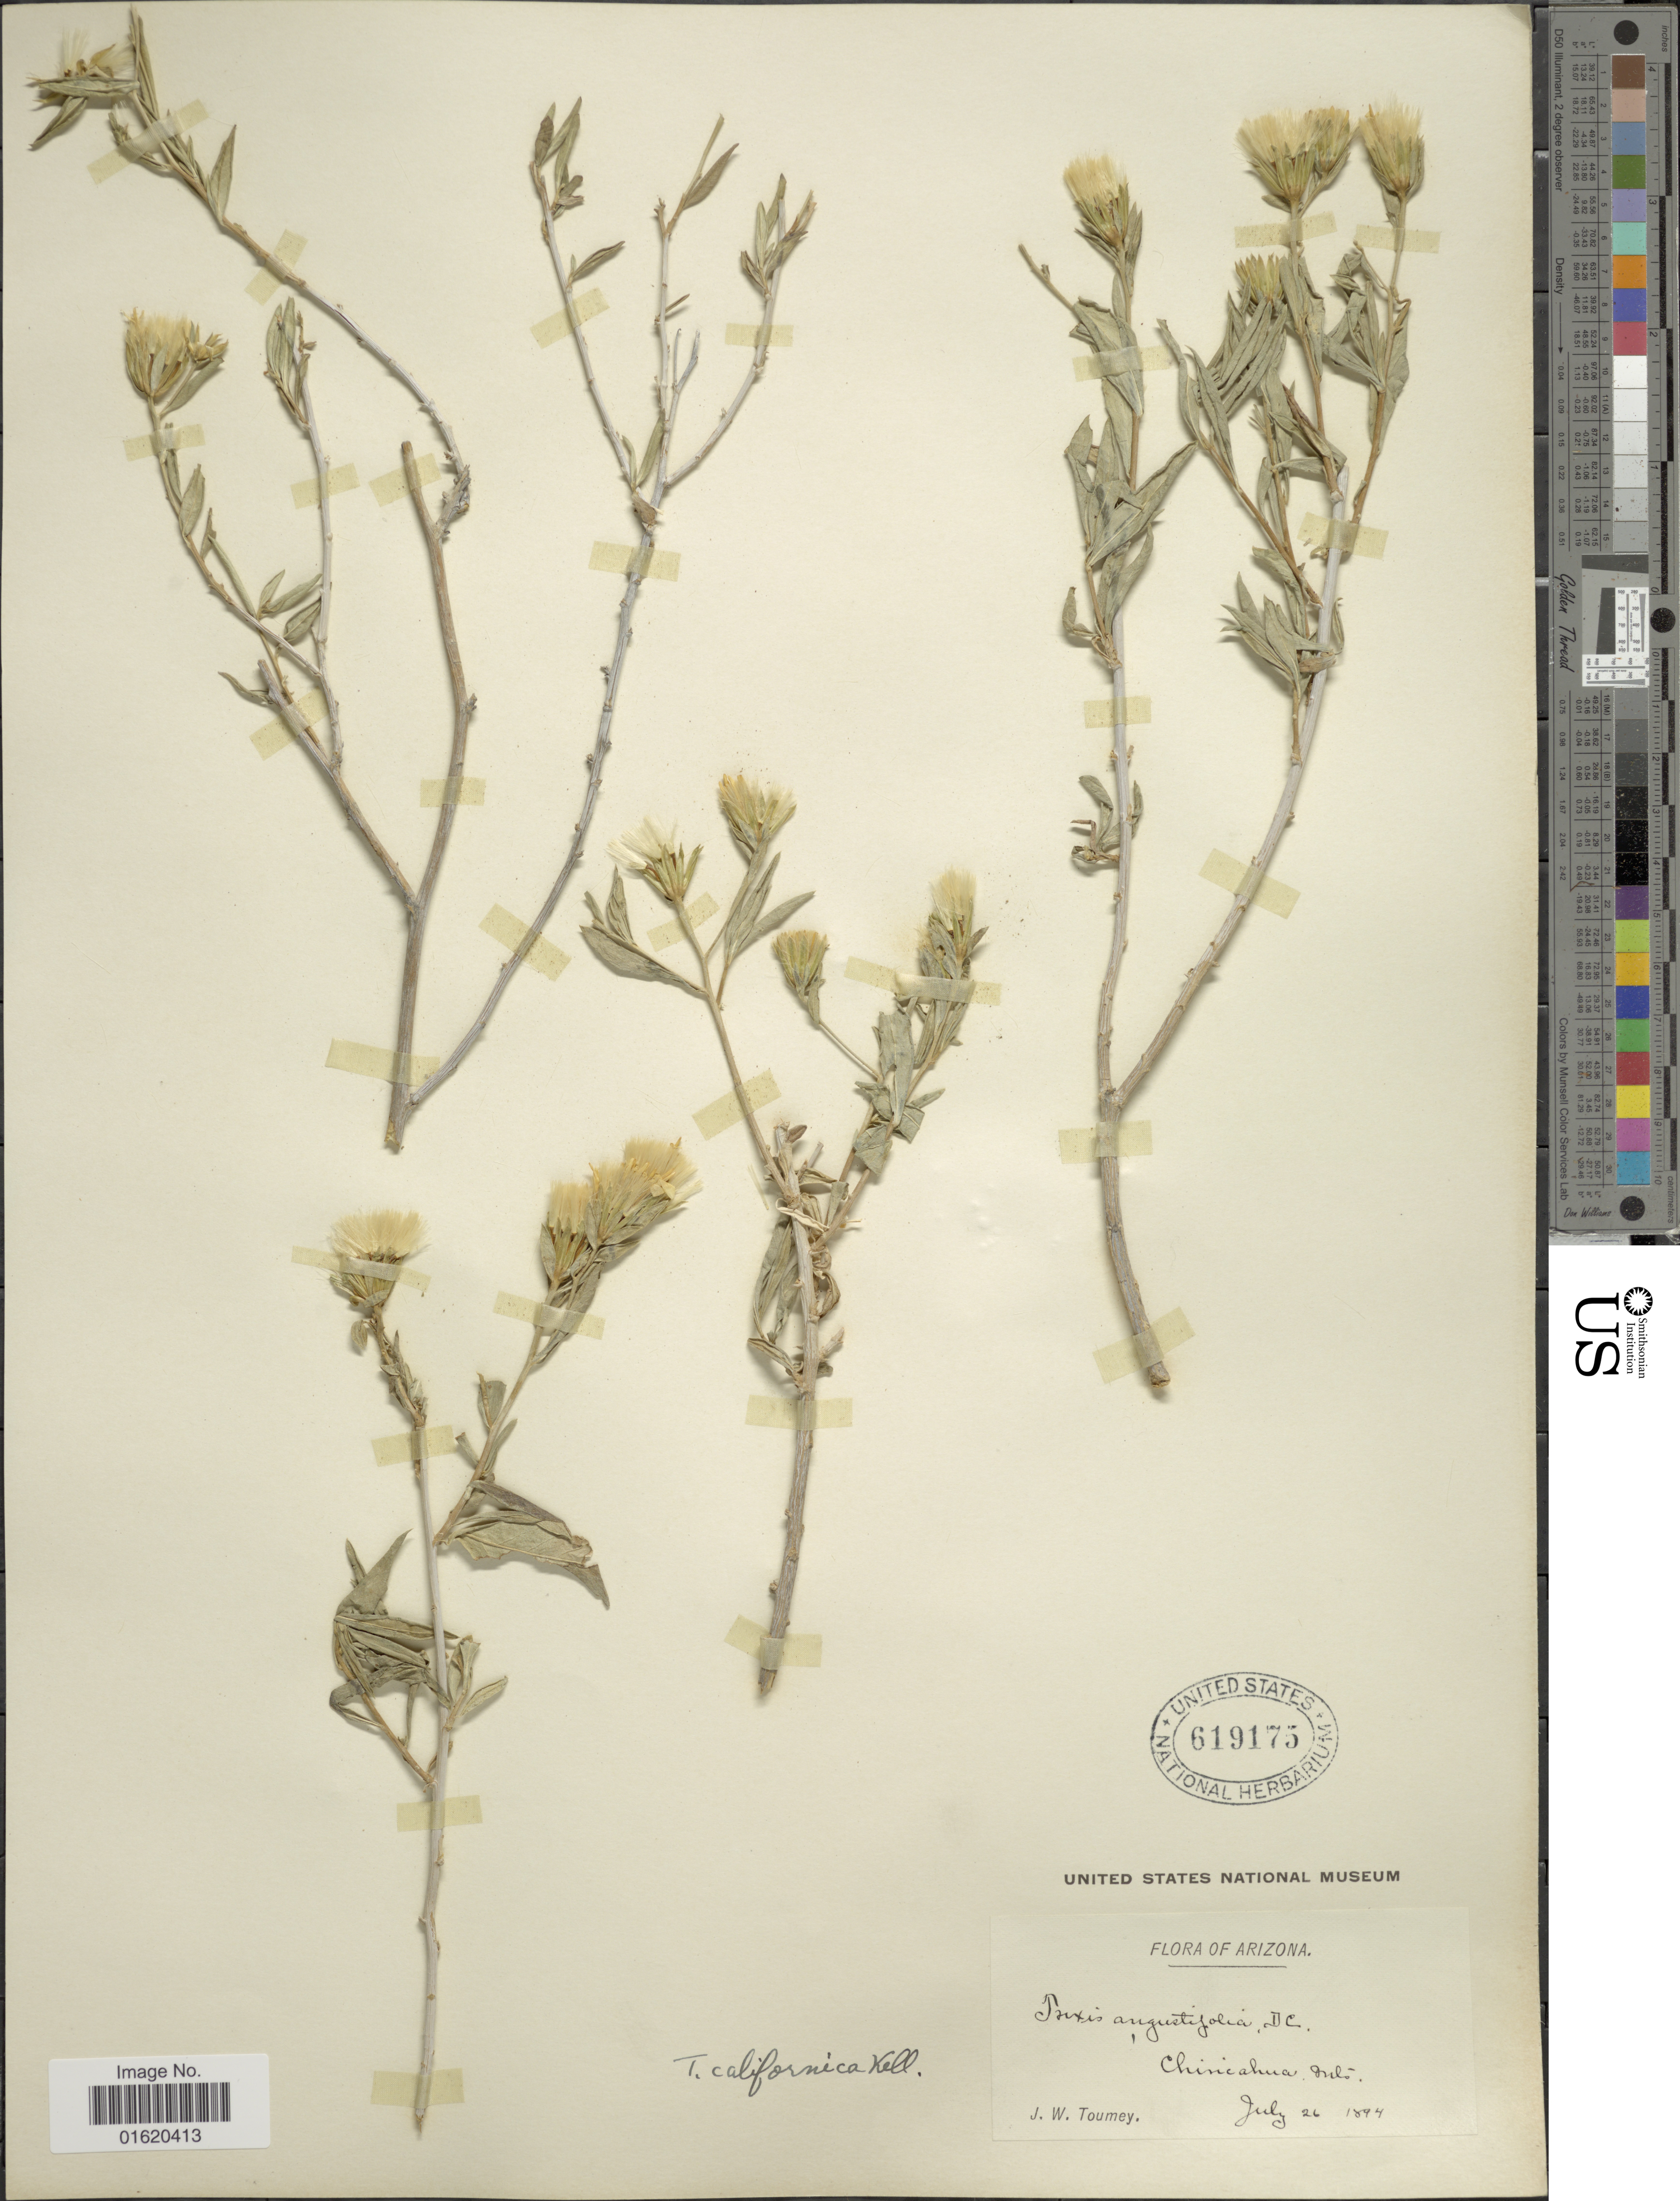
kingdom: Plantae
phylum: Tracheophyta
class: Magnoliopsida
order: Asterales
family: Asteraceae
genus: Trixis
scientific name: Trixis californica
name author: Kellogg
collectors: J. W. Toumey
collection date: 1894-07-26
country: United States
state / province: Arizona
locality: Chiricahua Mts.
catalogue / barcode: US 619175